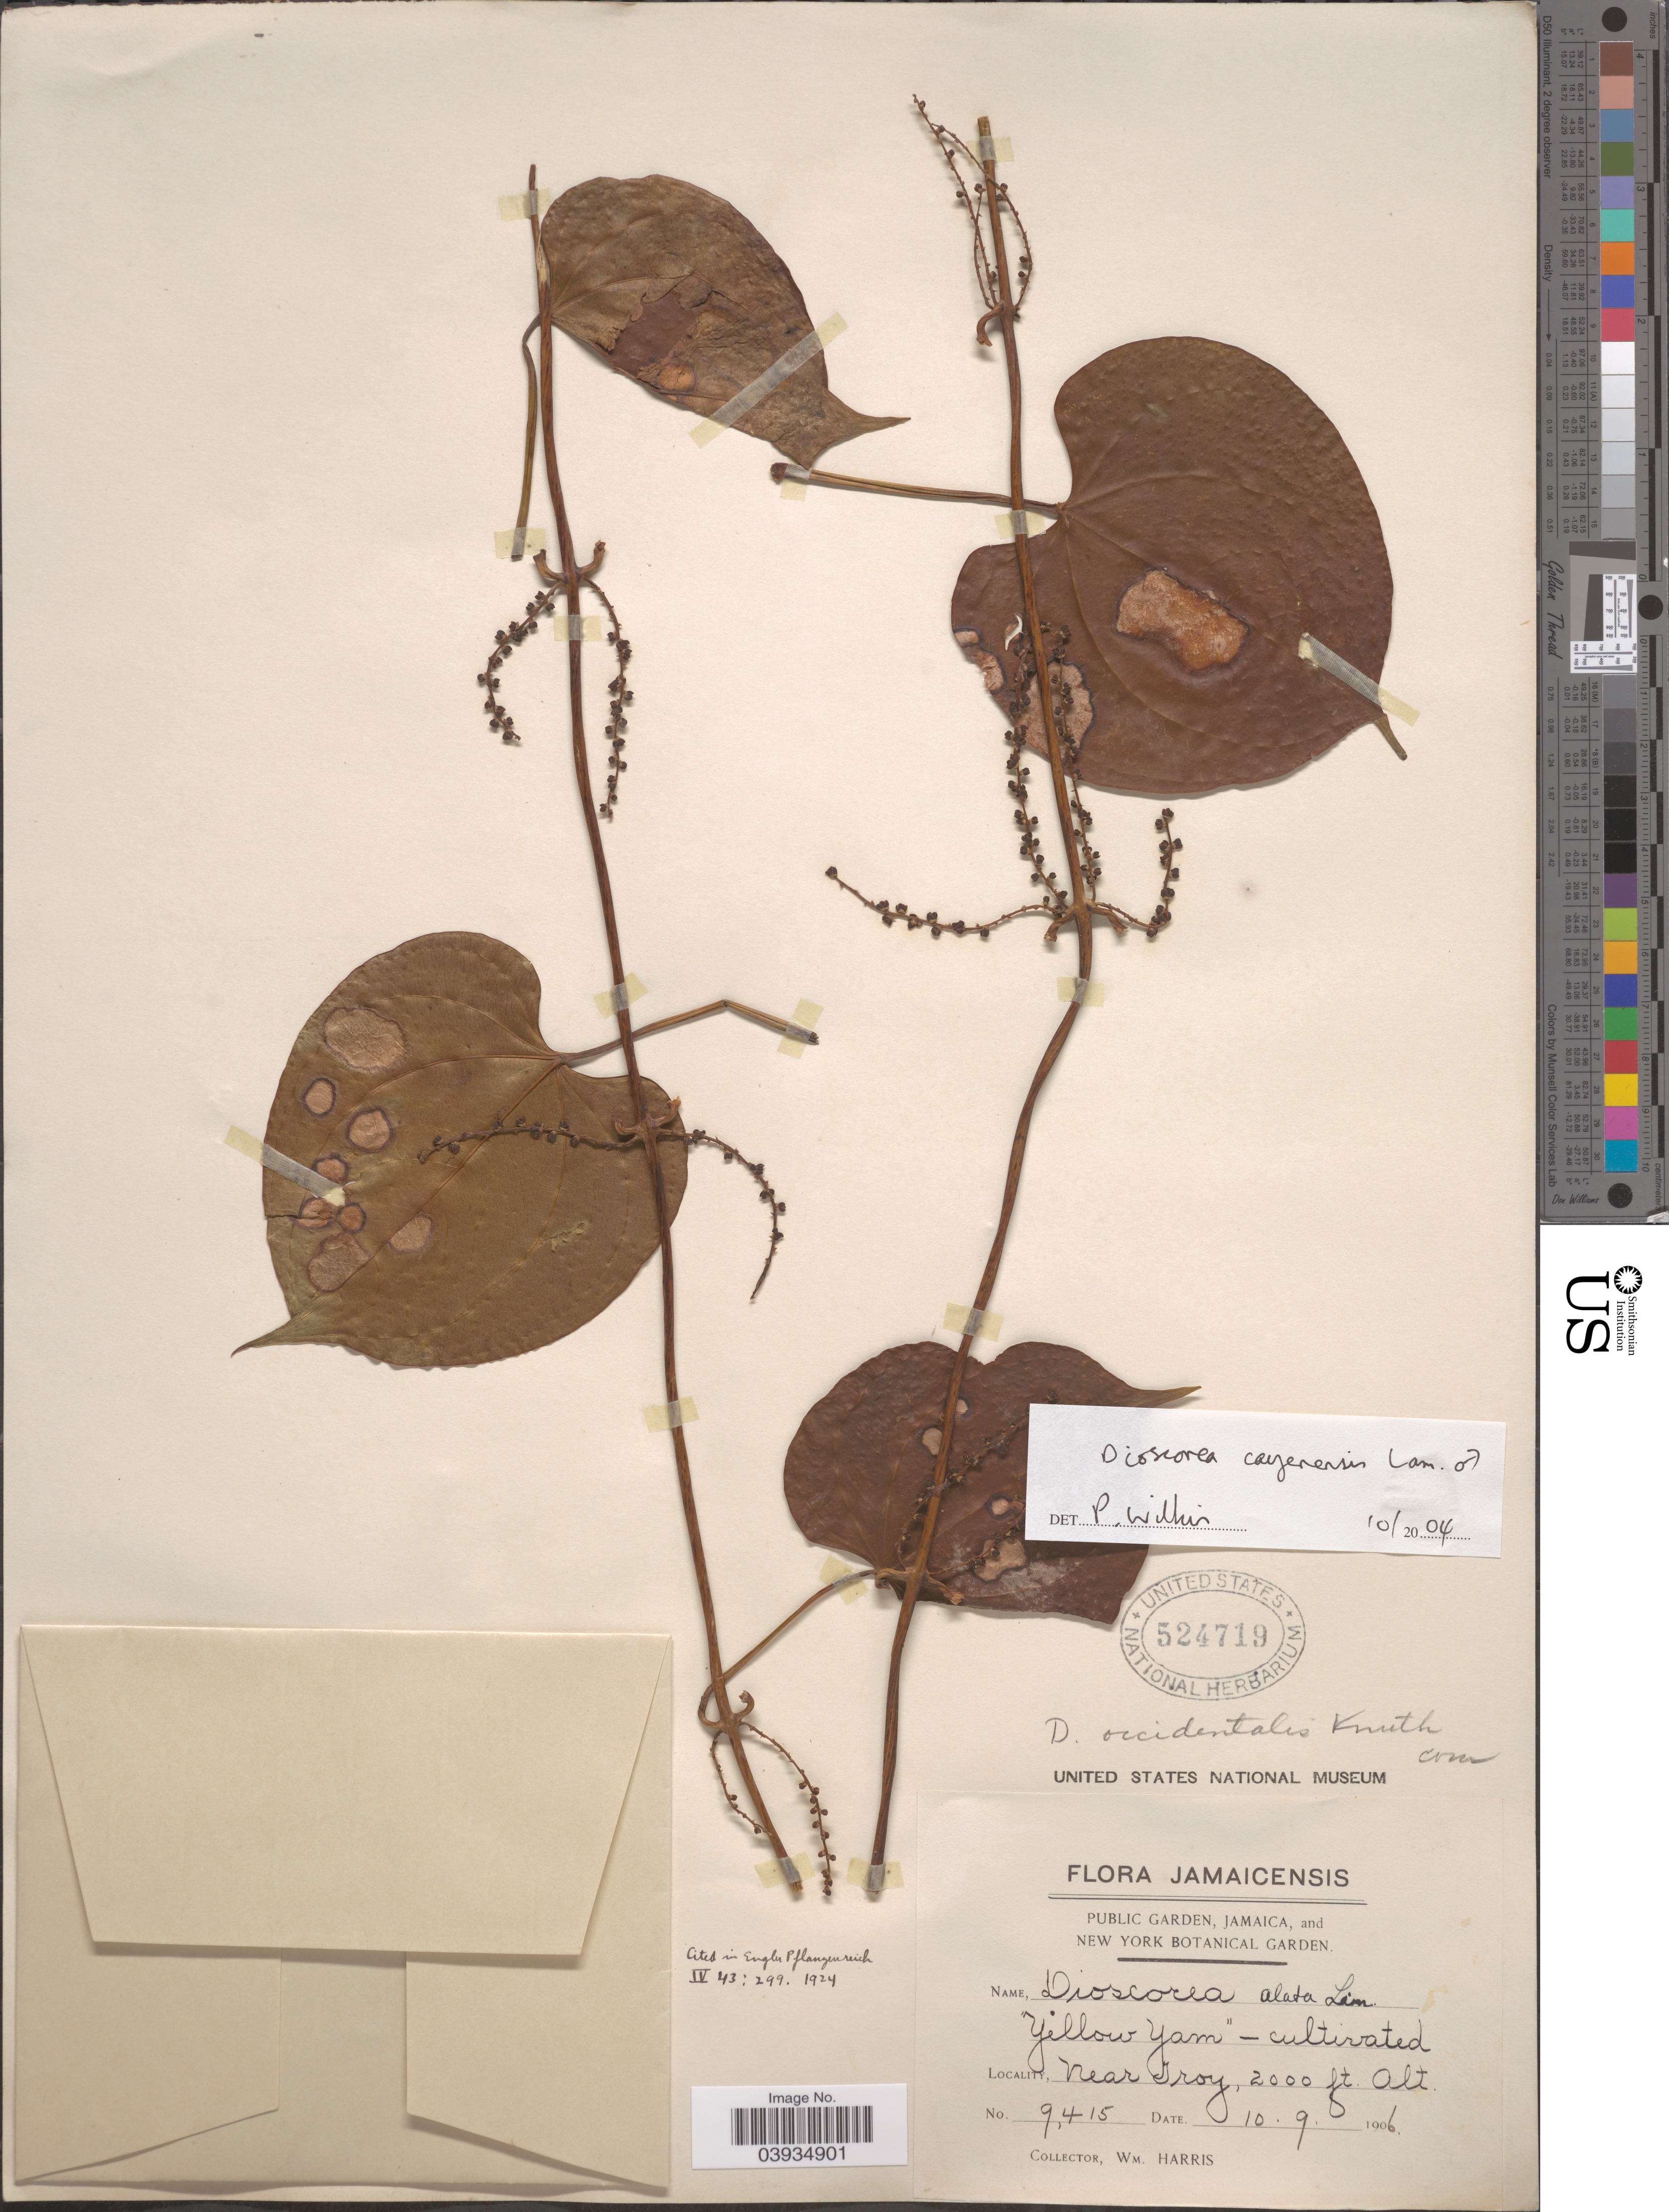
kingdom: Plantae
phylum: Tracheophyta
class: Liliopsida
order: Dioscoreales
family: Dioscoreaceae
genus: Dioscorea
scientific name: Dioscorea cayenensis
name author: Lam.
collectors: W. H. Harris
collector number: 9415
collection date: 1906-09-10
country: Jamaica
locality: Near Troy.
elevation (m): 610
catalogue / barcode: US 524719